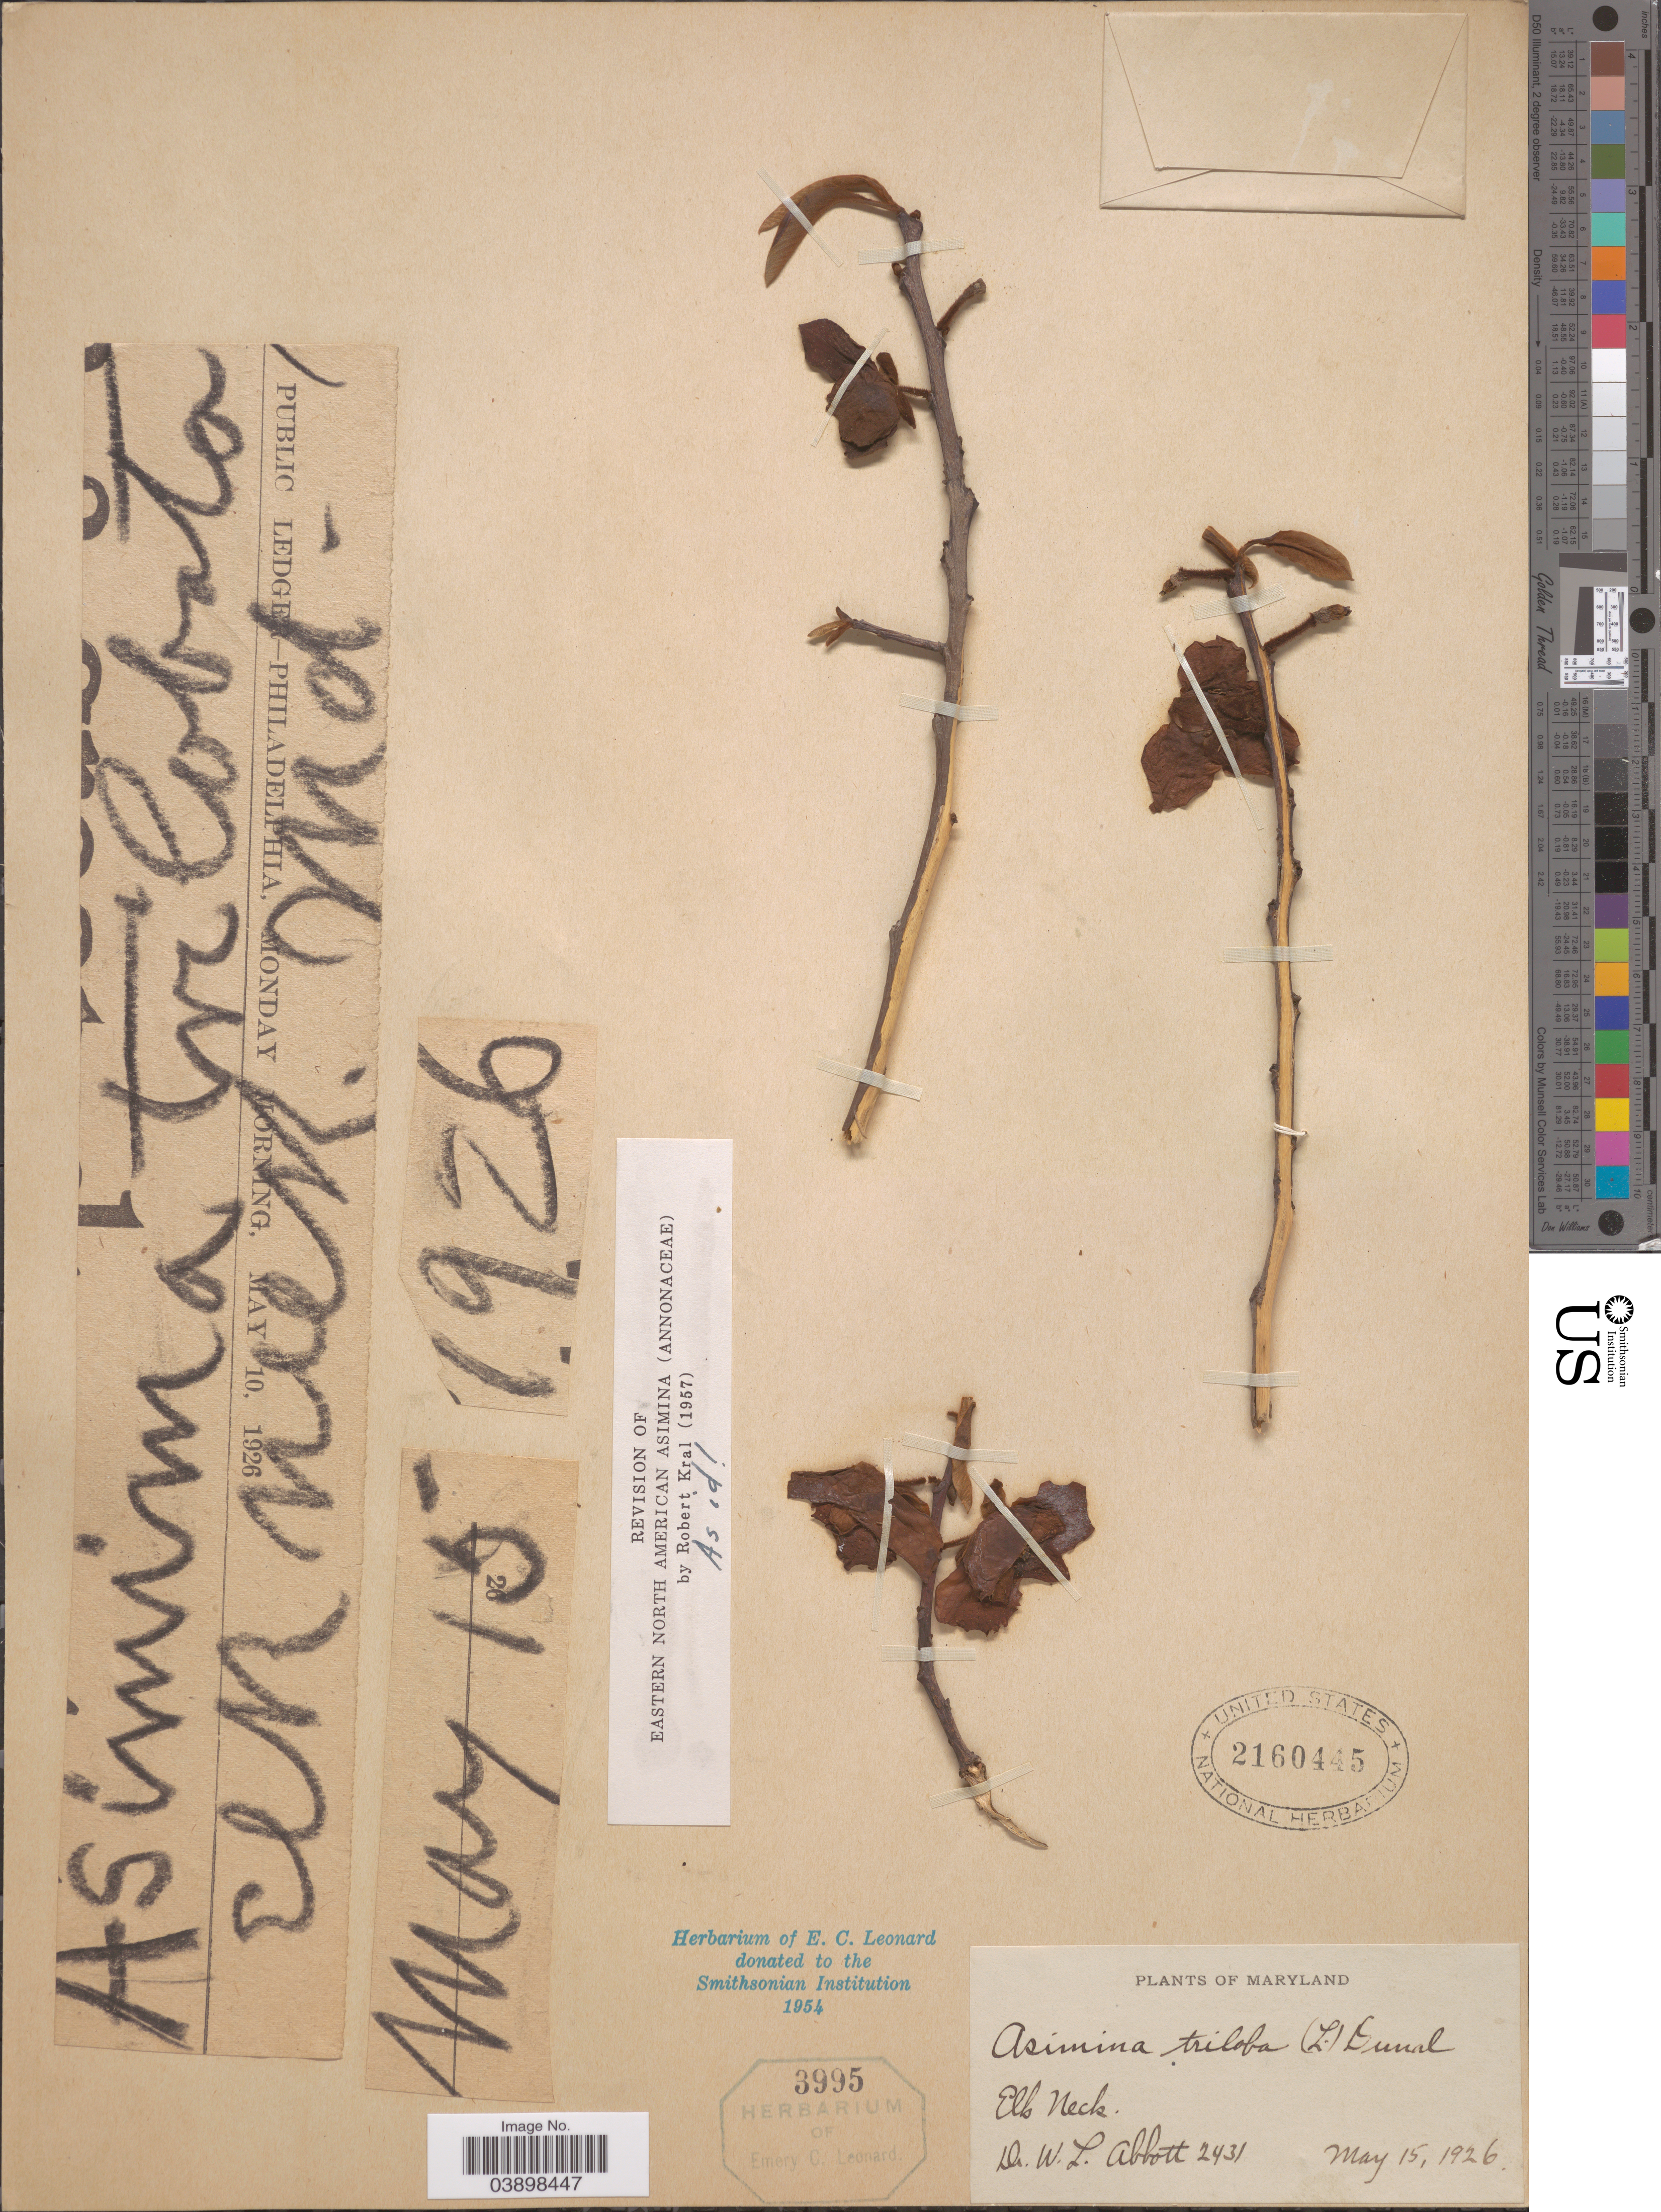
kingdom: Plantae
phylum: Tracheophyta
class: Magnoliopsida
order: Magnoliales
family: Annonaceae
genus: Asimina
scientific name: Asimina triloba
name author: (L.) Dunal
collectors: W. L. Abbott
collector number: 2431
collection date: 1926-05-15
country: United States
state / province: Maryland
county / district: Cecil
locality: Elk Neck.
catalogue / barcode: US 2160445